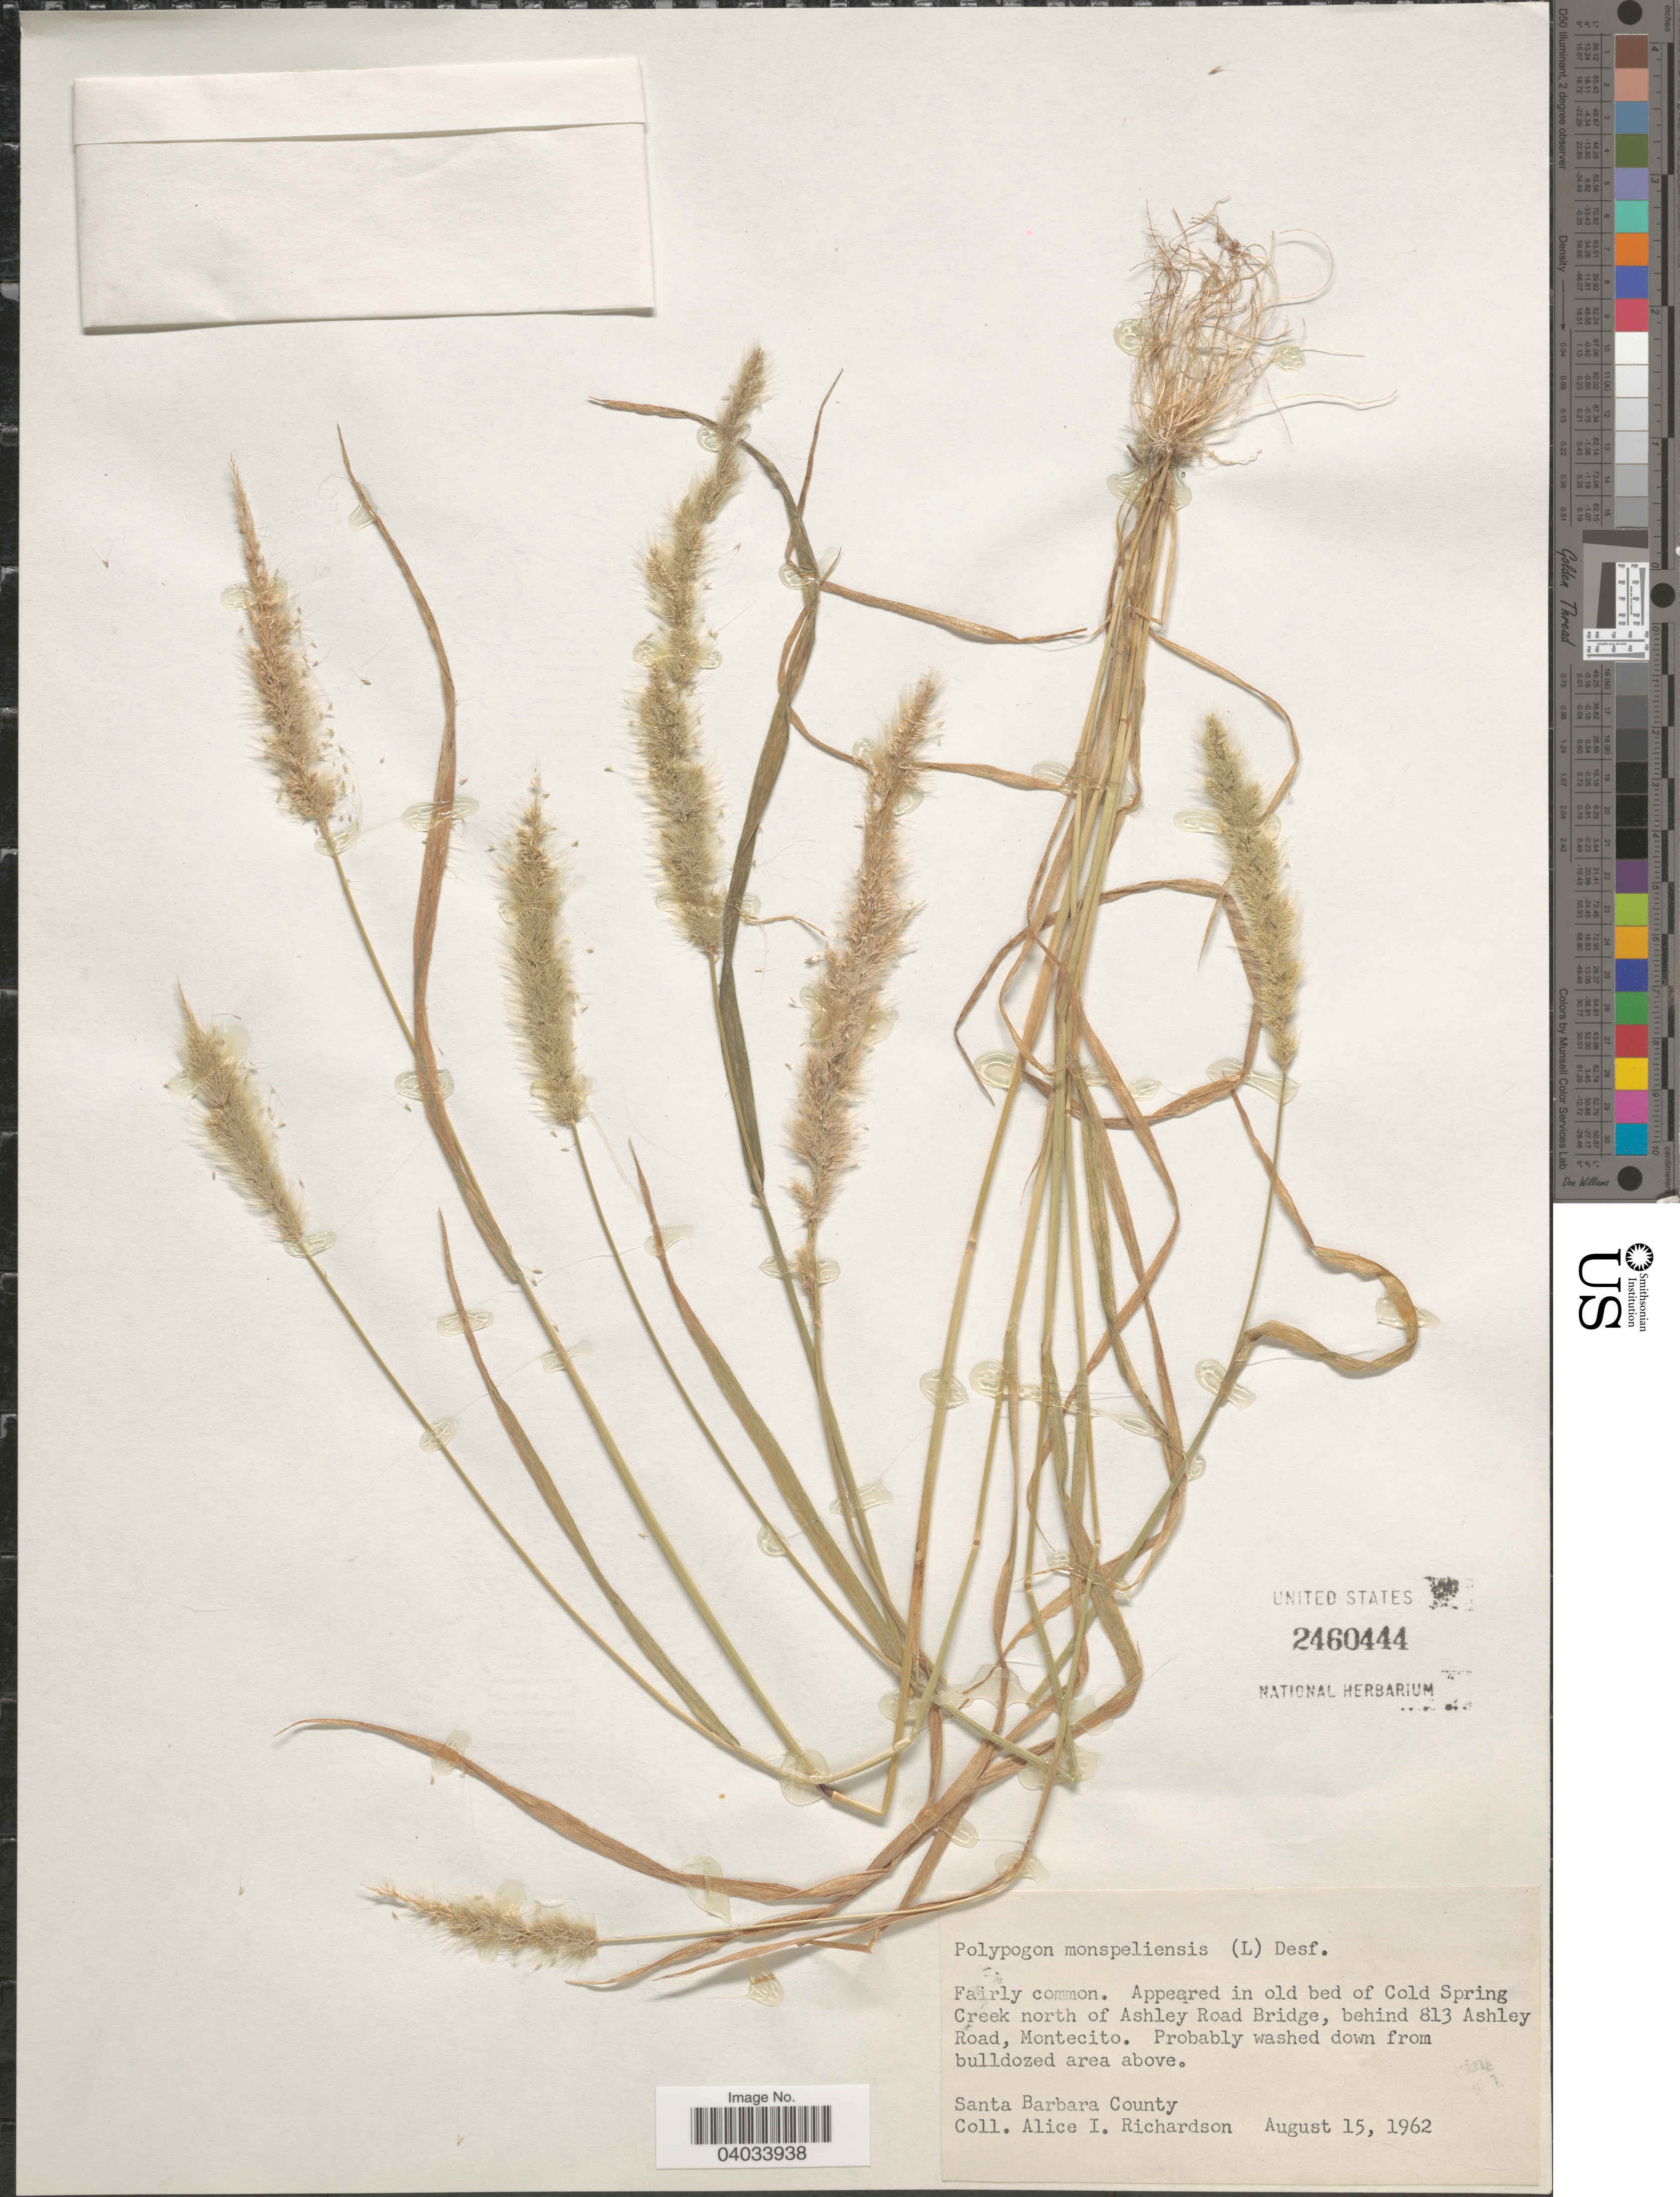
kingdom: Plantae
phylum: Tracheophyta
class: Liliopsida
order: Poales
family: Poaceae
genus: Polypogon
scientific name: Polypogon sp.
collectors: A. Richardson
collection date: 1962-08-15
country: United States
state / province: California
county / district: Santa Barbara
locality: In old bed of Cold Spring Creek north of Ashley Road Bridge, behind 813 Ashley Road, Montecito. Santa Barbara County.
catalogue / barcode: US 2460444